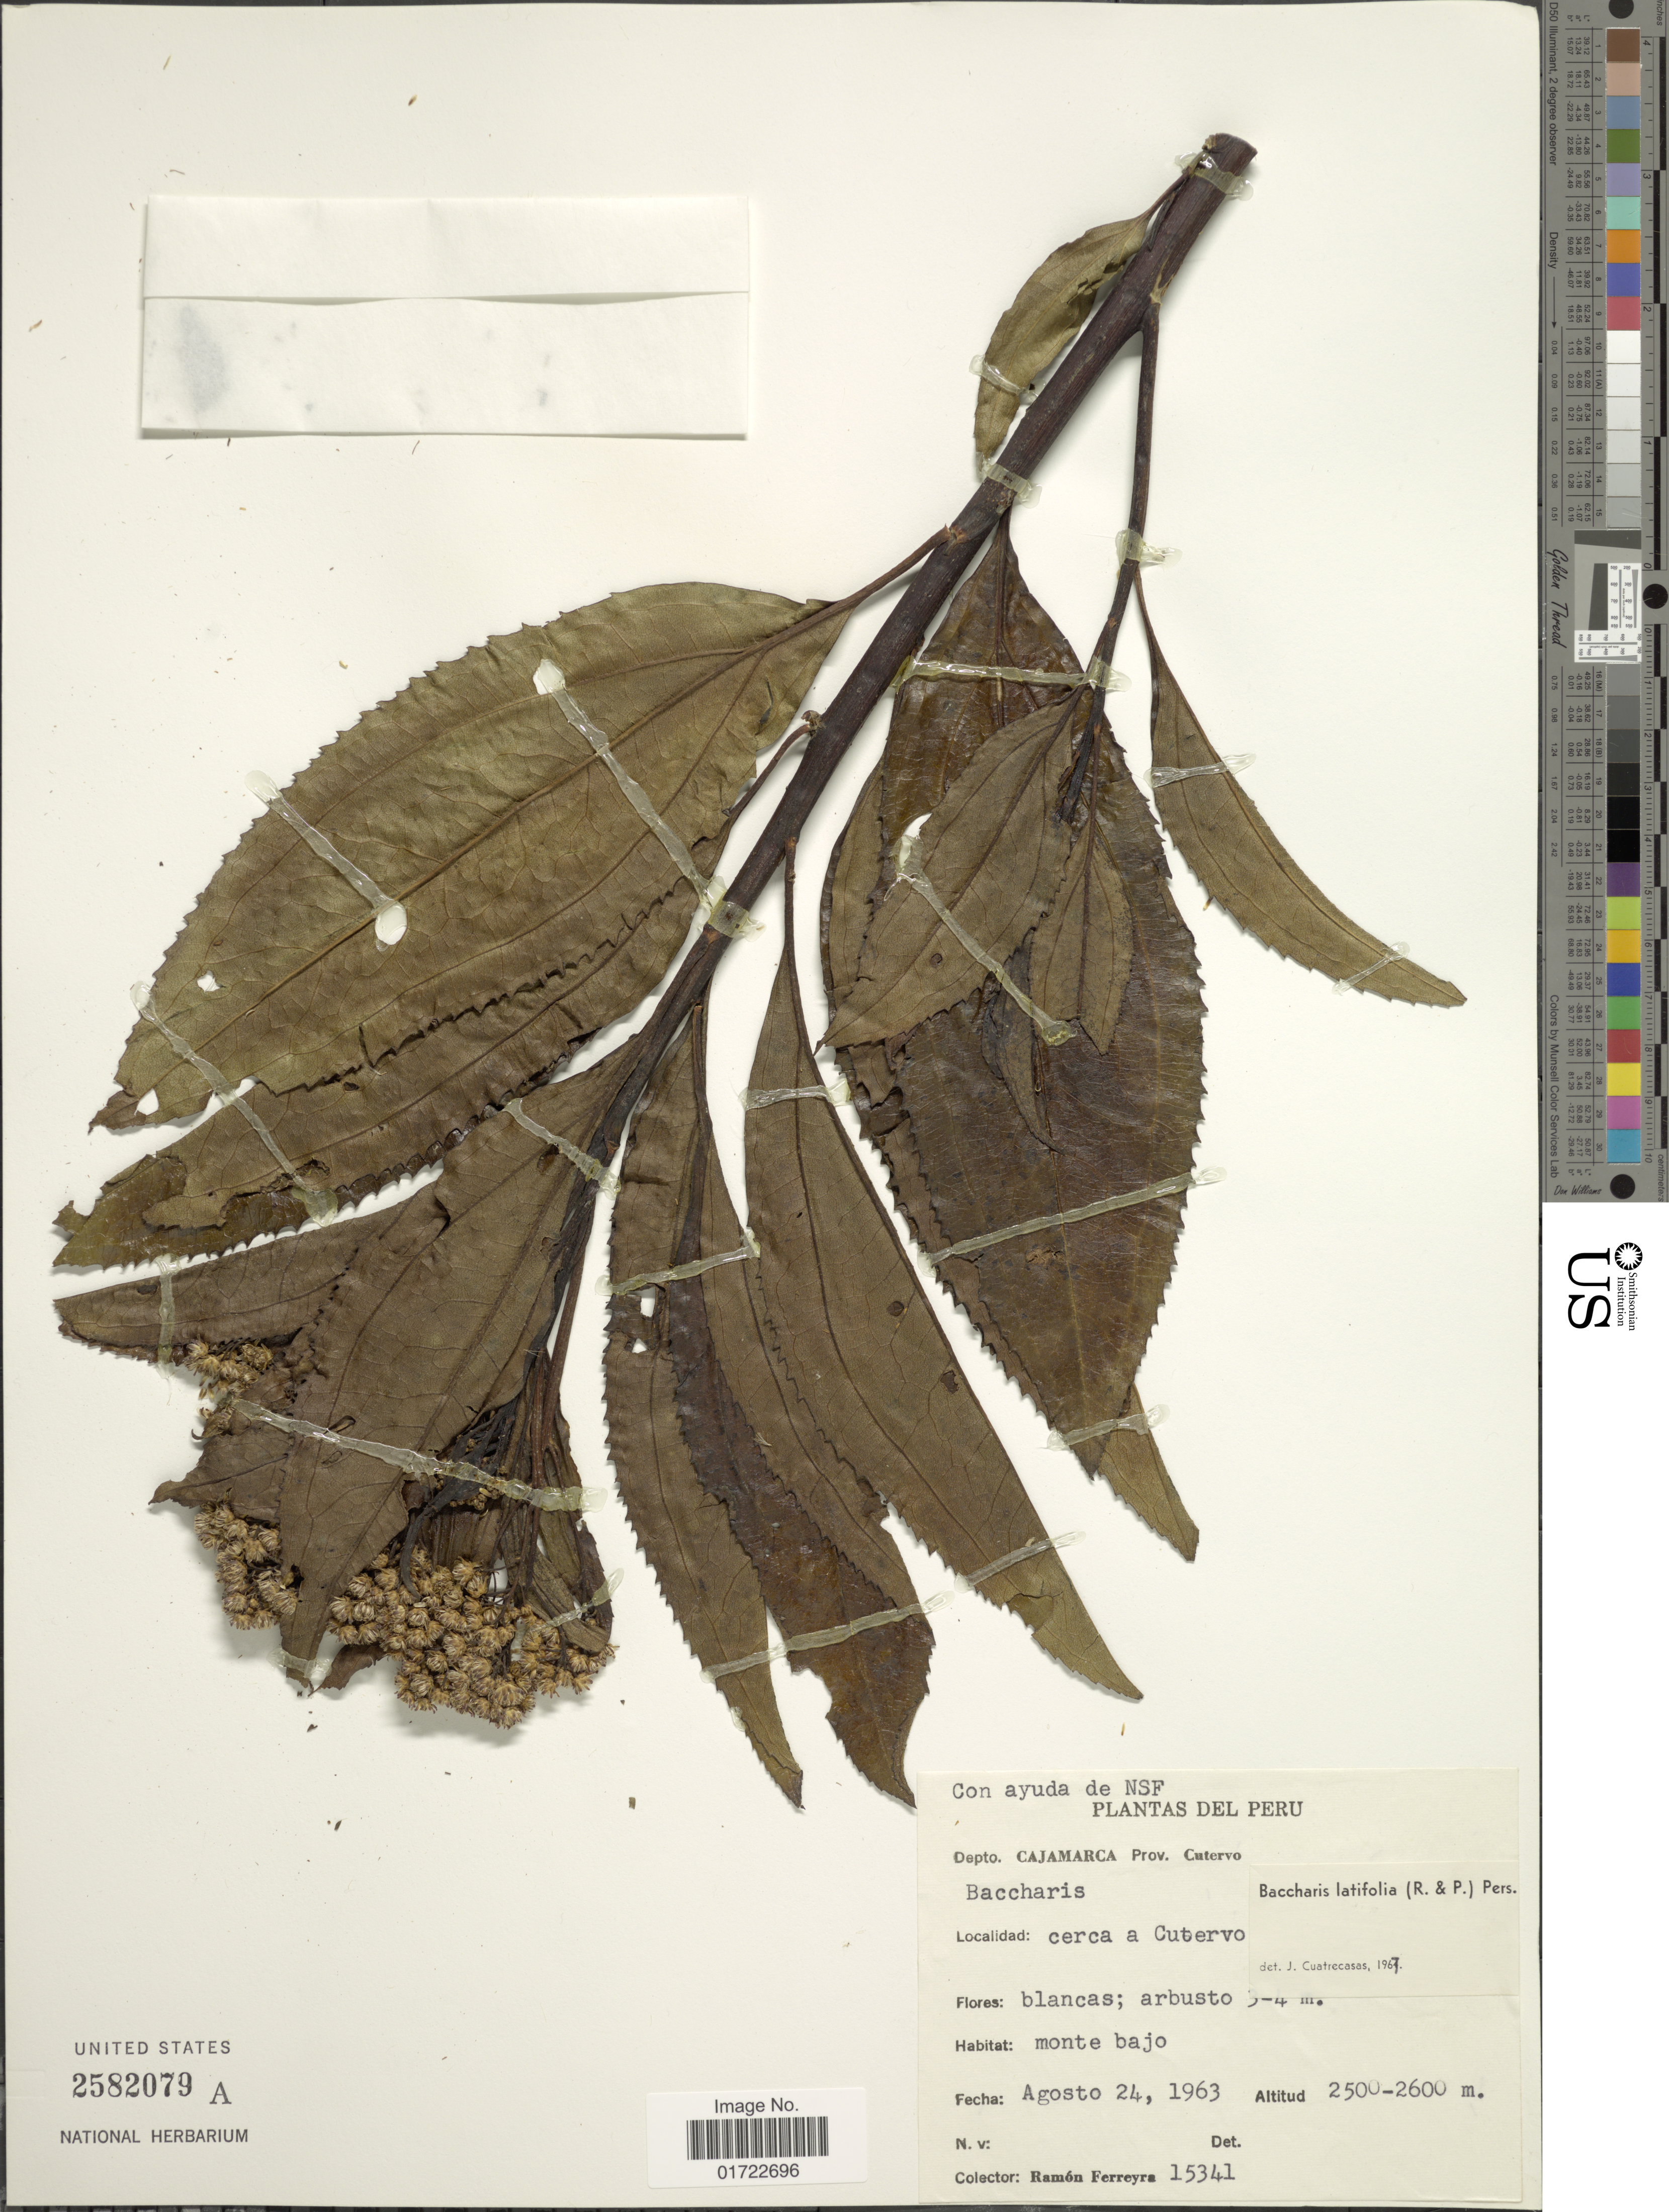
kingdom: Plantae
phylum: Tracheophyta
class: Magnoliopsida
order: Asterales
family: Asteraceae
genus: Baccharis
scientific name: Baccharis latifolia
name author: (Ruiz & Pav.) Pers.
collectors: R. A. Ferreyra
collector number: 15341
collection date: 1963-08-24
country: Peru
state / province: Cajamarca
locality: Depto. Cajamarca, Prov. Cutervo, cerca e Cutervo.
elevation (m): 2500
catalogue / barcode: US 2582079A